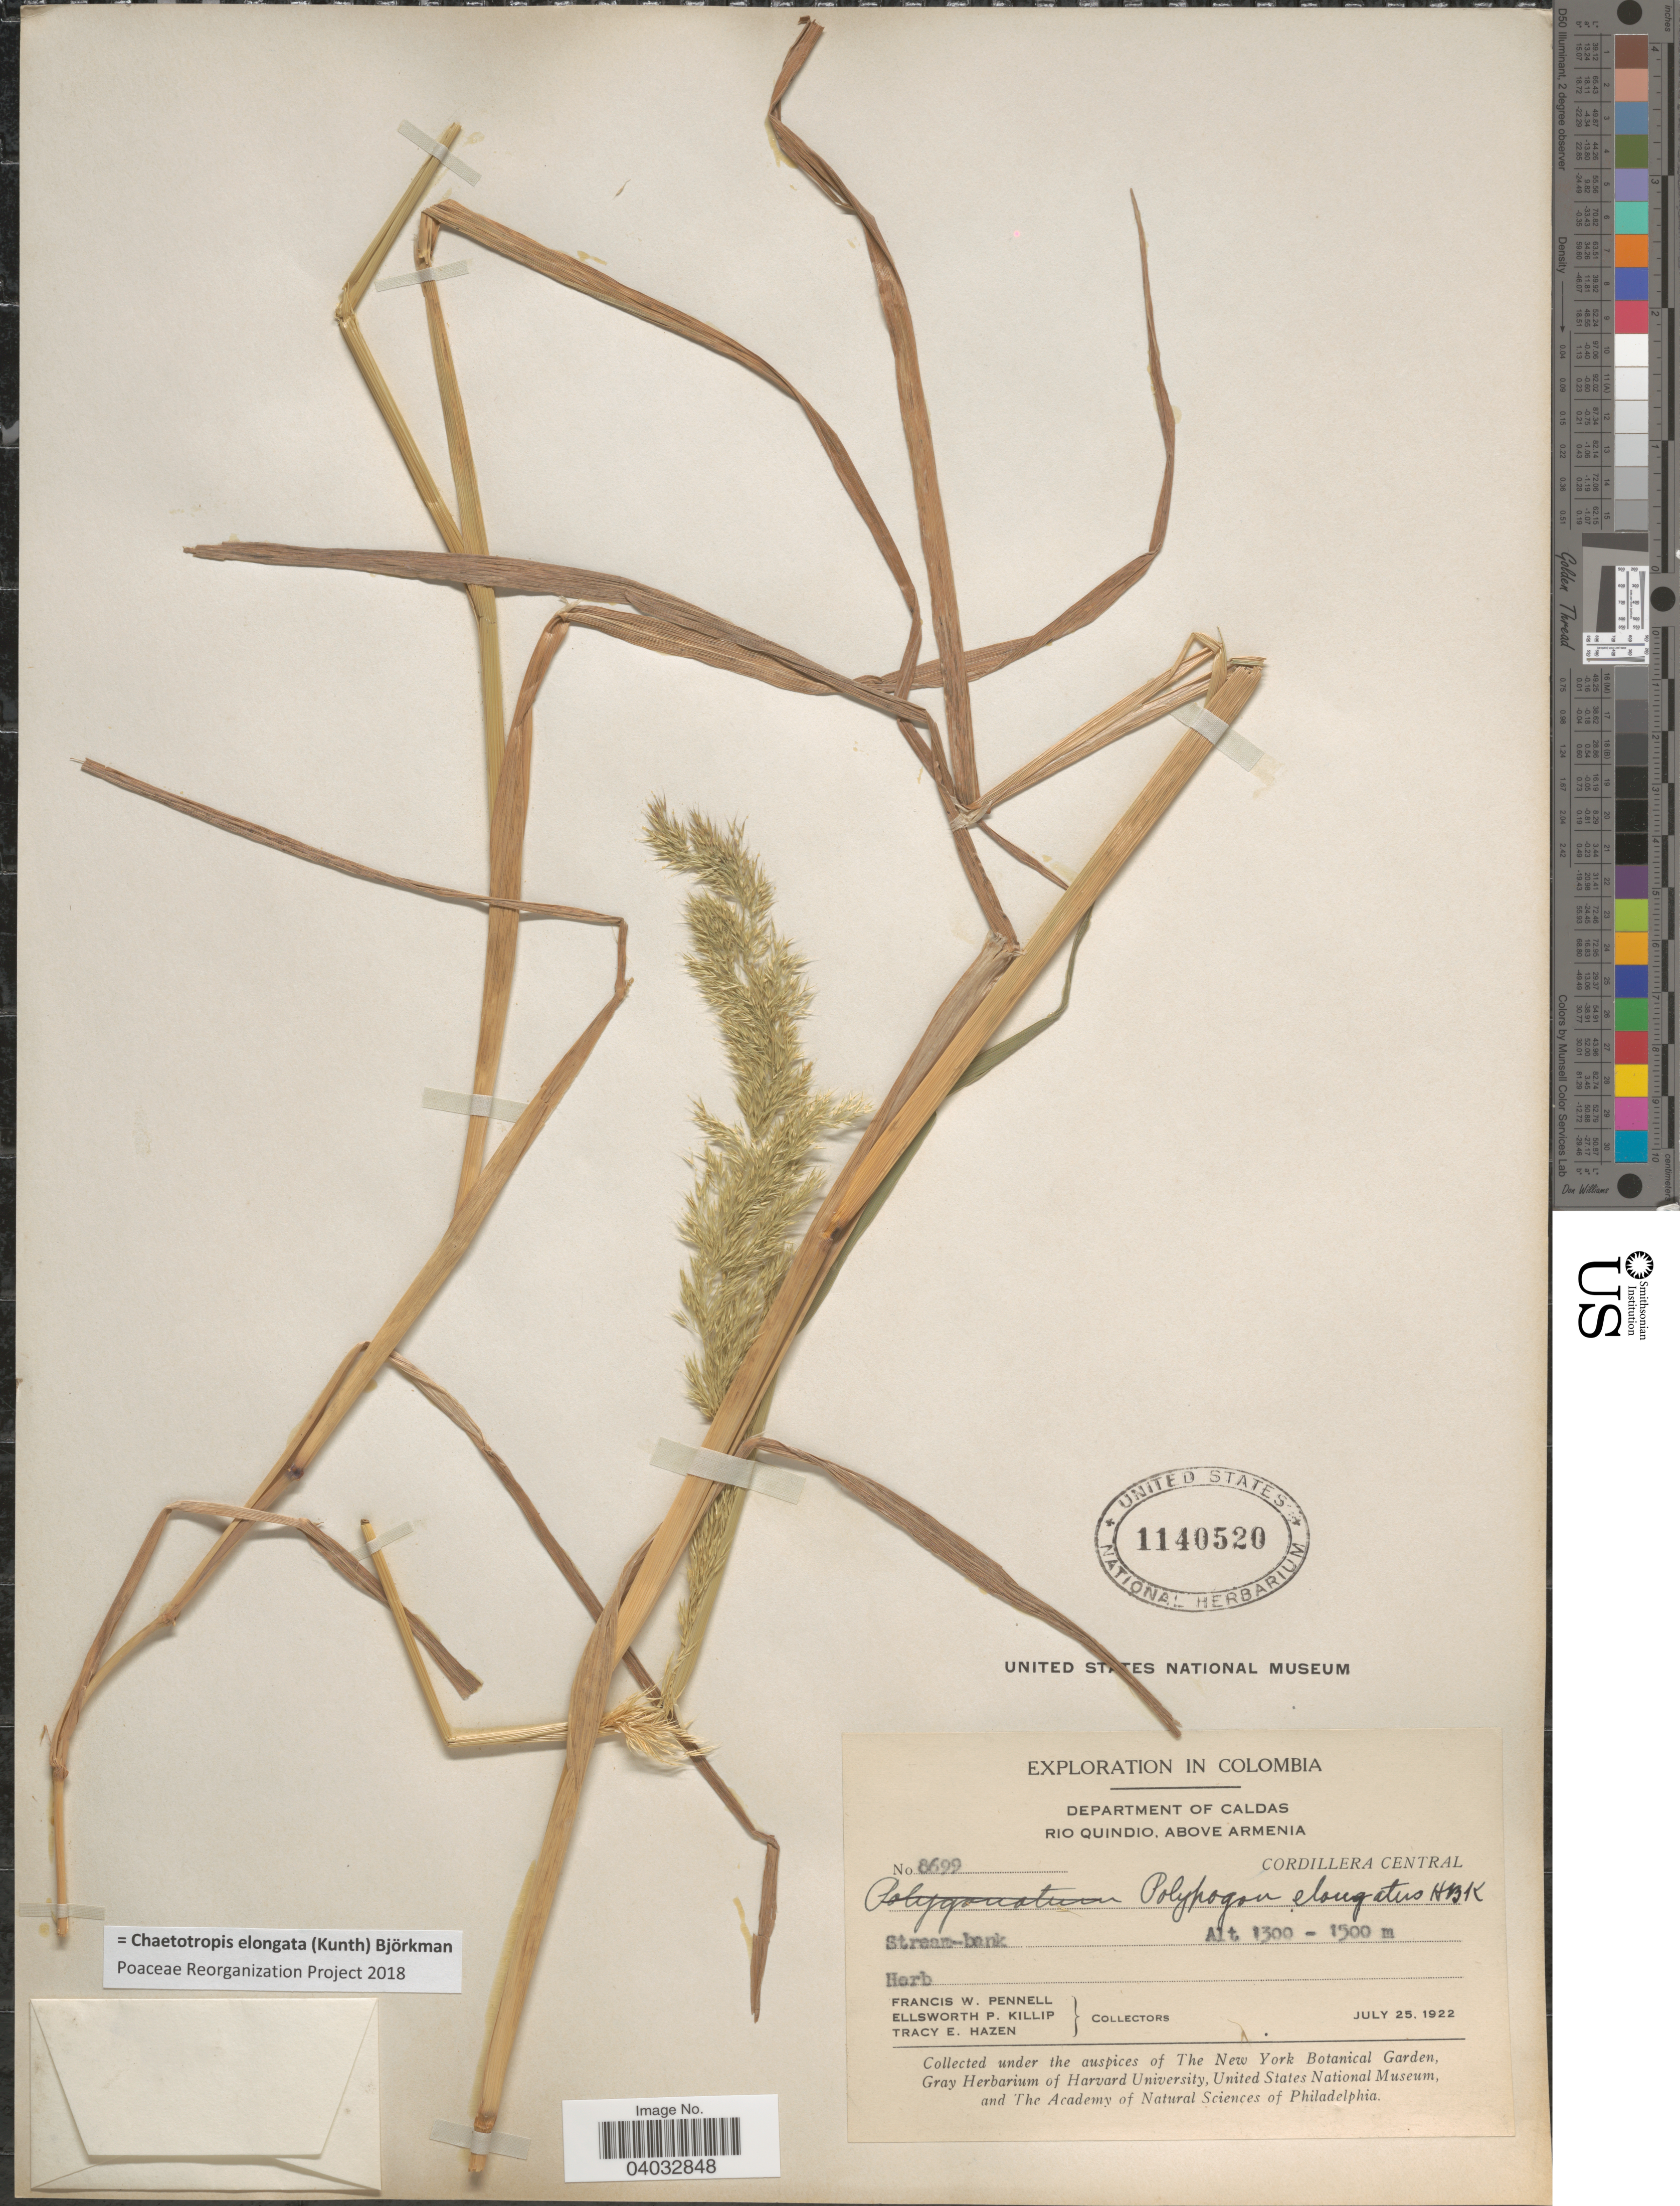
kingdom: Plantae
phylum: Tracheophyta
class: Liliopsida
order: Poales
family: Poaceae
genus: Chaetotropis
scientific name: Chaetotropis elongata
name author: (Kunth) Björkman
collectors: F. W. Pennell, E. P. Killip & T. E. Hazen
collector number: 8699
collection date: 1922-07-25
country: Colombia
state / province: Caldas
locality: Department of Caldas. Rio Quindio, above Armenia. Cordillera Central. Stream-bank.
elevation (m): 1300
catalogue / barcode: US 1140520